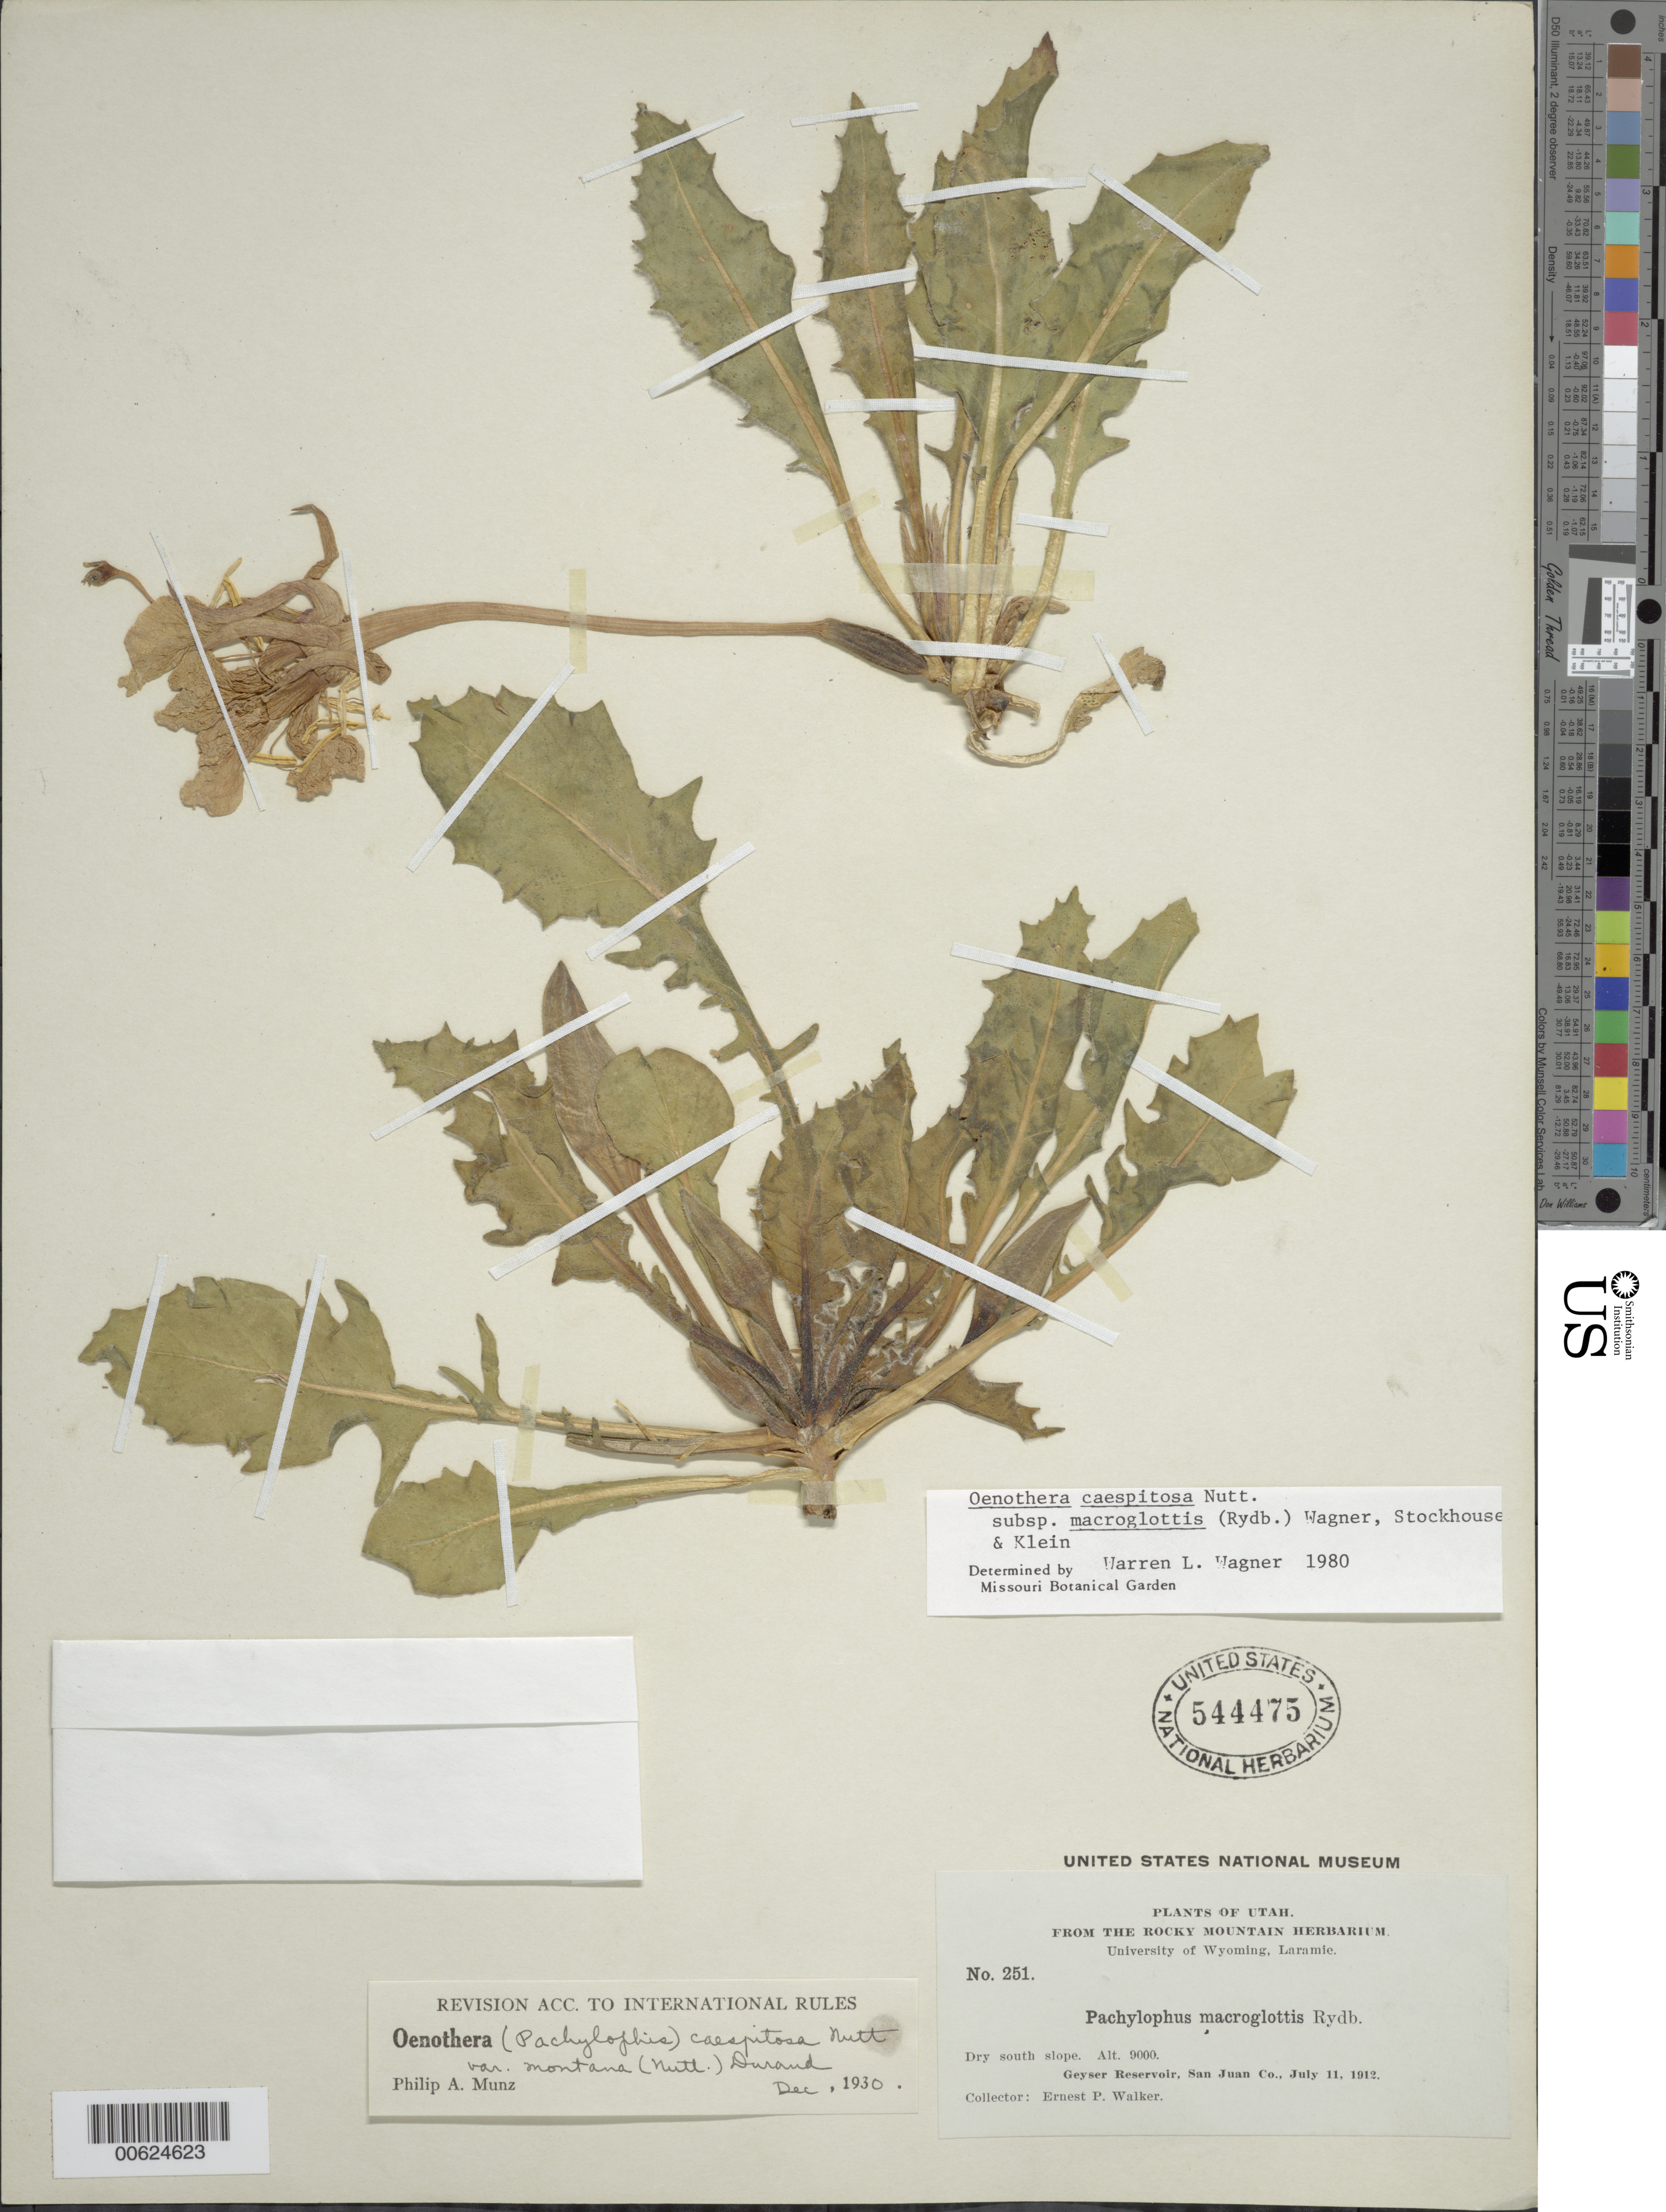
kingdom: Plantae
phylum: Tracheophyta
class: Magnoliopsida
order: Myrtales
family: Onagraceae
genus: Oenothera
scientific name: Oenothera cespitosa subsp. macroglottis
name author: (Rydb.) W.L. Wagner et al.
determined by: Wagner, W. L., (BOT), Smithsonian Institution - National Museum of Natural History (UNITED STATES)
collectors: E. Walker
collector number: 251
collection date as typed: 11 Jul 1912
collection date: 1912-07-11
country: United States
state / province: Utah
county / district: San Juan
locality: Geyser Reservoir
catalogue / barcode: US 544475